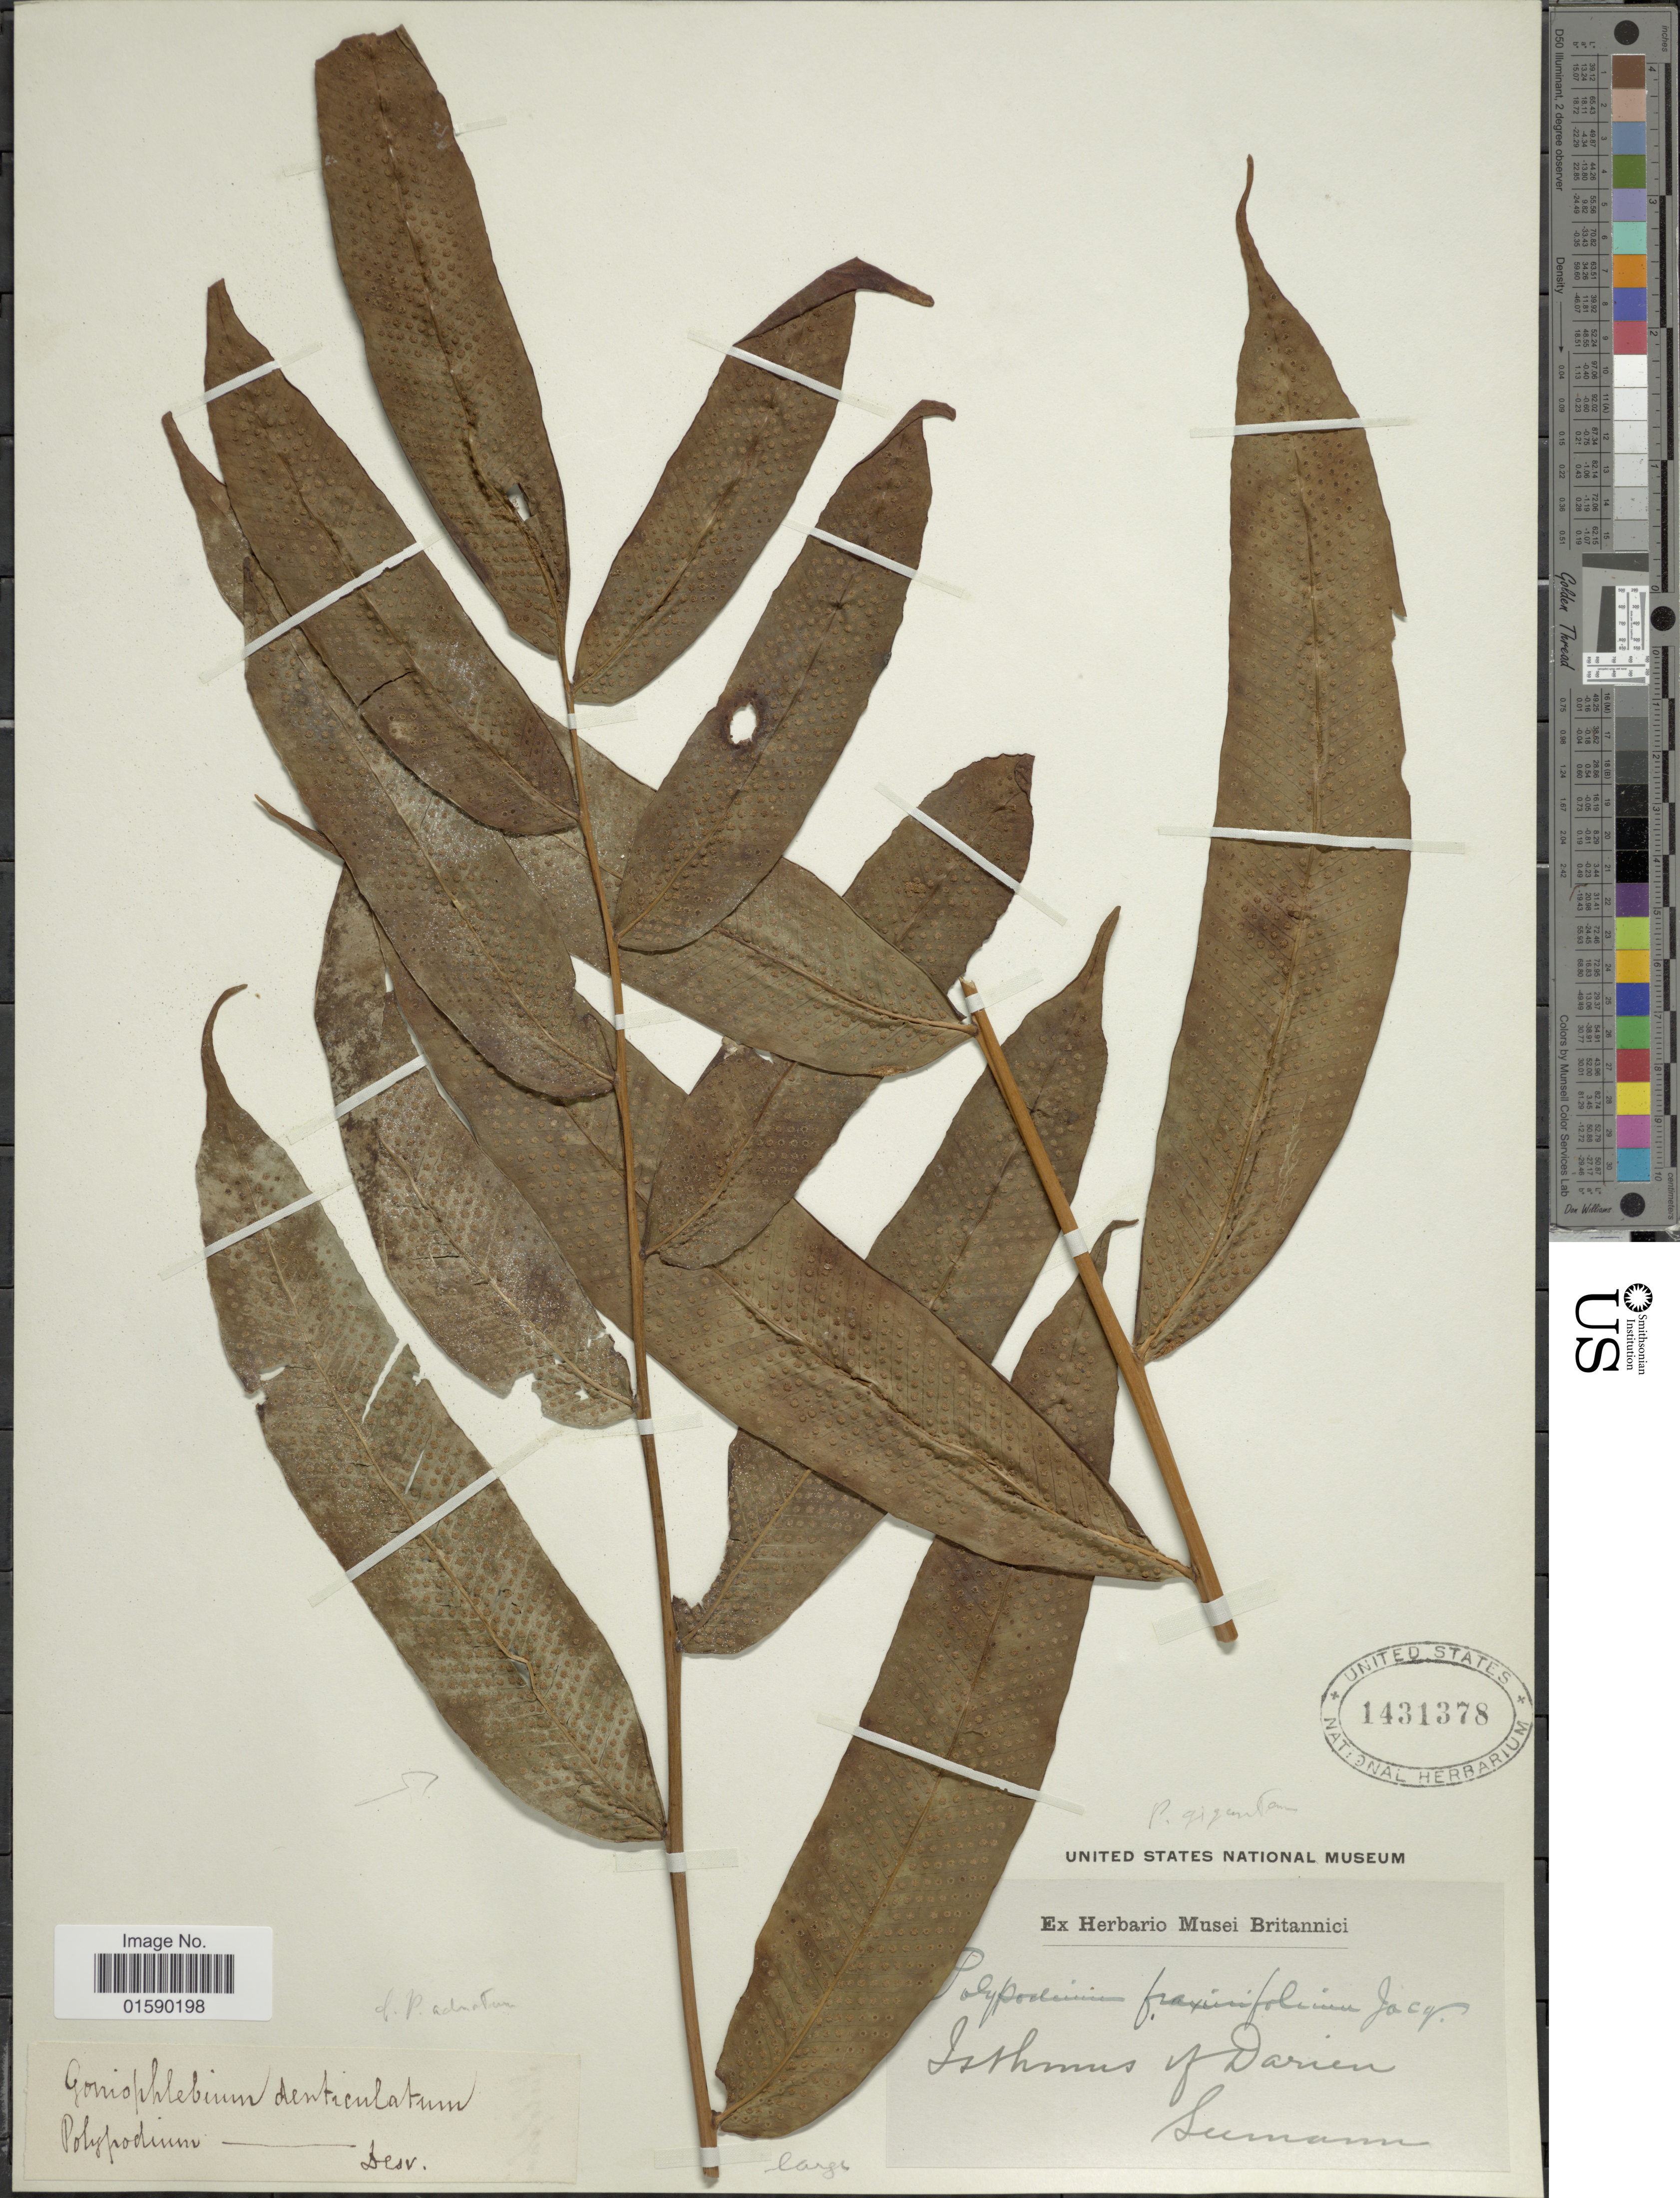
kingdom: Plantae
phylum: Tracheophyta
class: Polypodiopsida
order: Polypodiales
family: Polypodiaceae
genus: Aglaomorpha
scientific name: Aglaomorpha heraclea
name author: (Kunze) Copel.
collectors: -. Seemann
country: Panama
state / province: Darién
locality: Isthmus of Darien.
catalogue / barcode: US 1431378